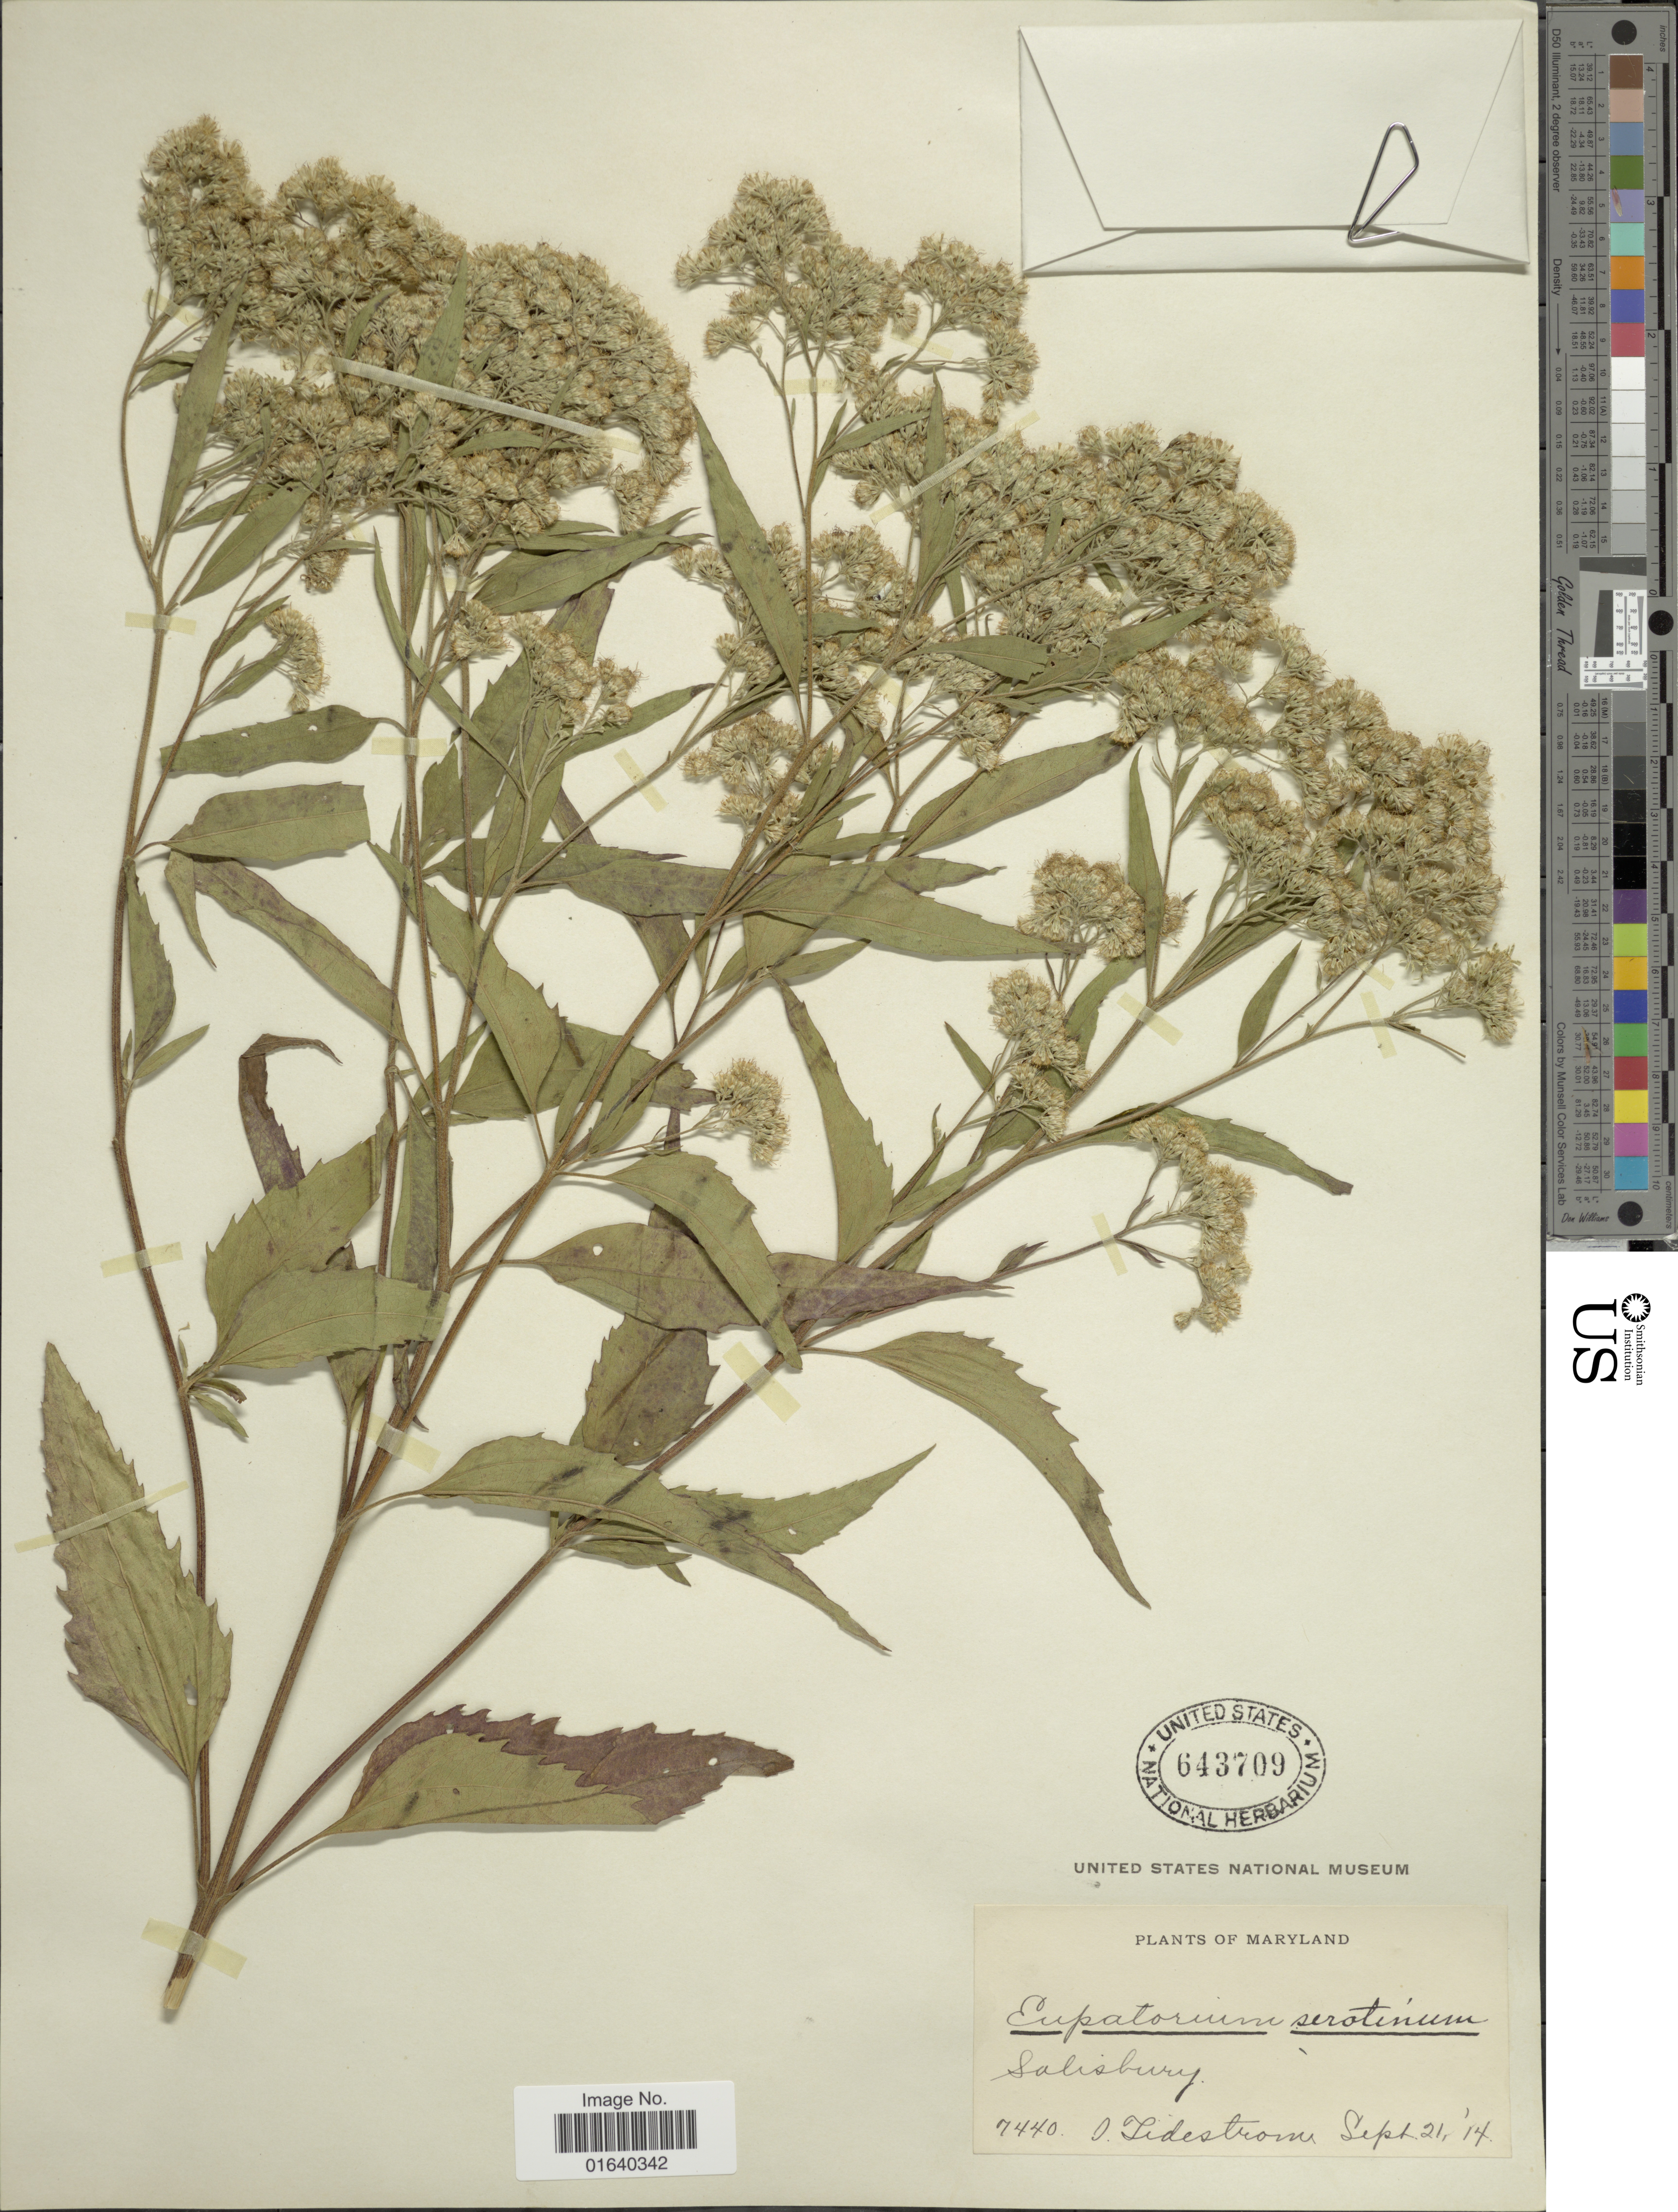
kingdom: Plantae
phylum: Tracheophyta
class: Magnoliopsida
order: Asterales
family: Asteraceae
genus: Eupatorium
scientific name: Eupatorium serotinum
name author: Michx.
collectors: I. F. Tidestrom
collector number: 7440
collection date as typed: Transcribed d/m/y: 21/9/14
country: United States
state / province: Maryland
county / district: Wicomico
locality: Salisbury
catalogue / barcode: US 643709